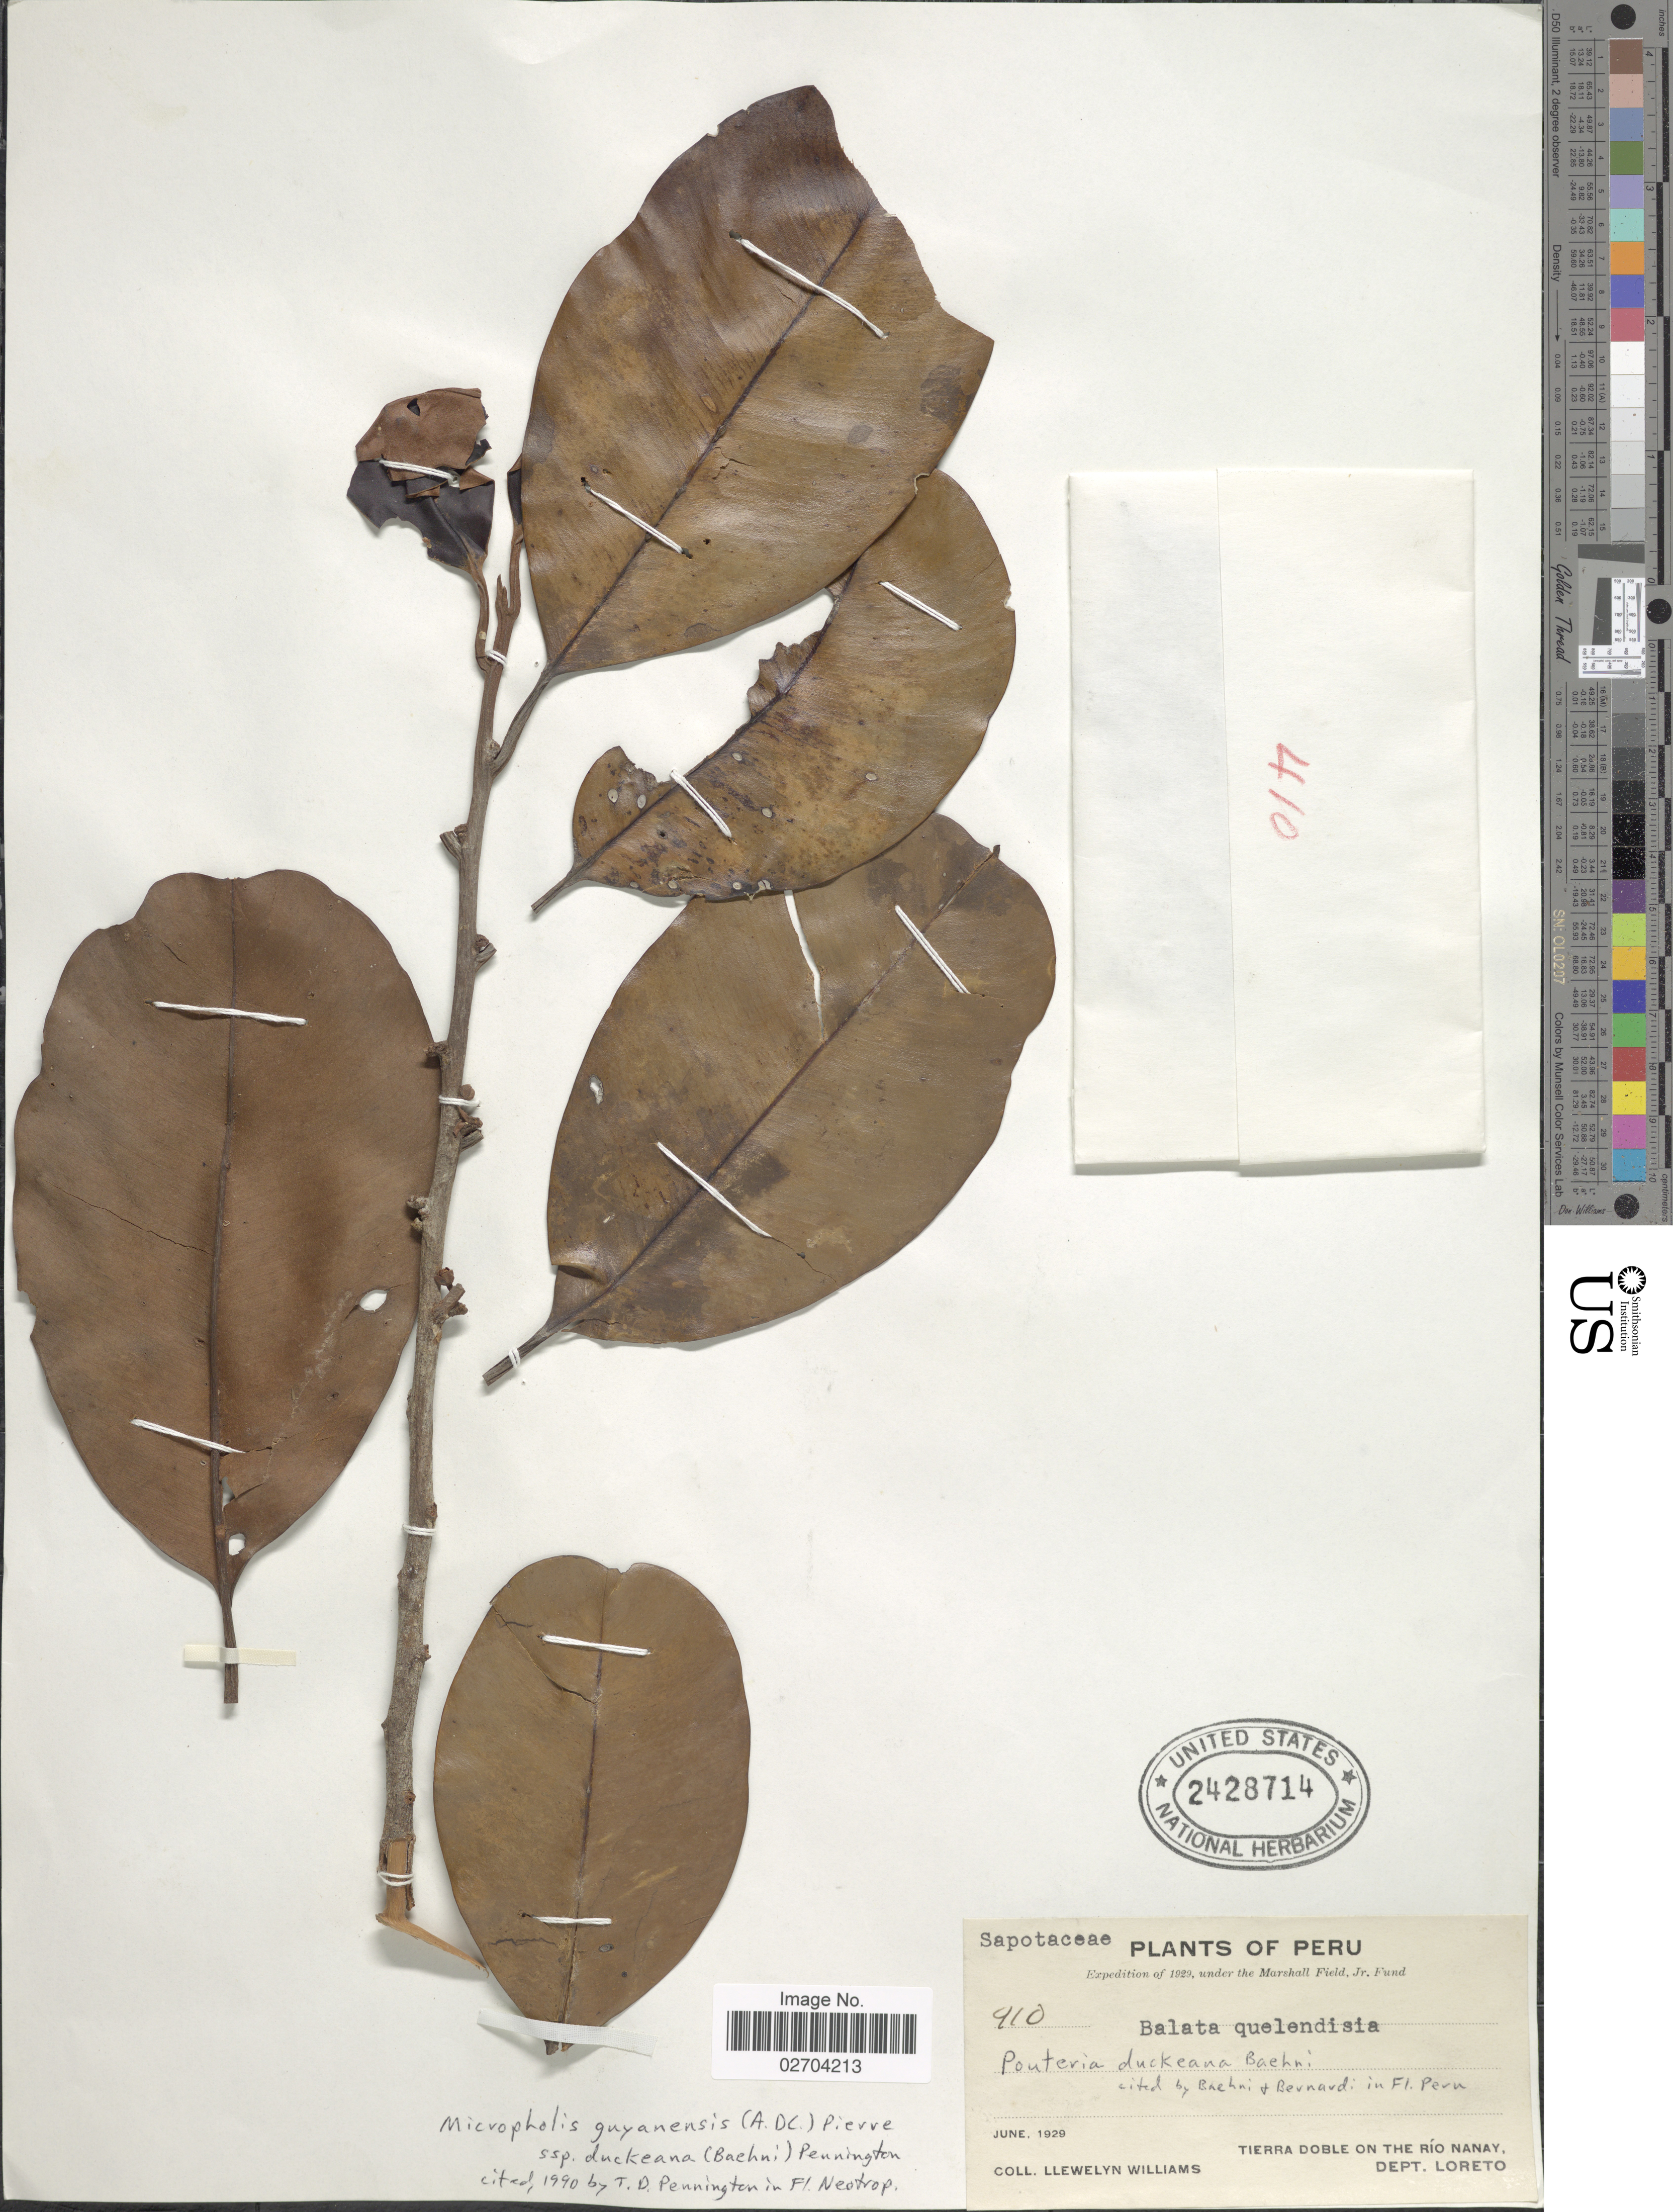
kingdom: Plantae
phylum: Tracheophyta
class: Magnoliopsida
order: Ericales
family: Sapotaceae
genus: Micropholis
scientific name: Micropholis guyanensis subsp. duckeana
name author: (A. DC.) Pierre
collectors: Ll. Williams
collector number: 910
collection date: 1929-06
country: Peru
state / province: Loreto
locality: Tierra Doble On The Río Nanay, Dept. Loreto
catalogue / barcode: US 2428714